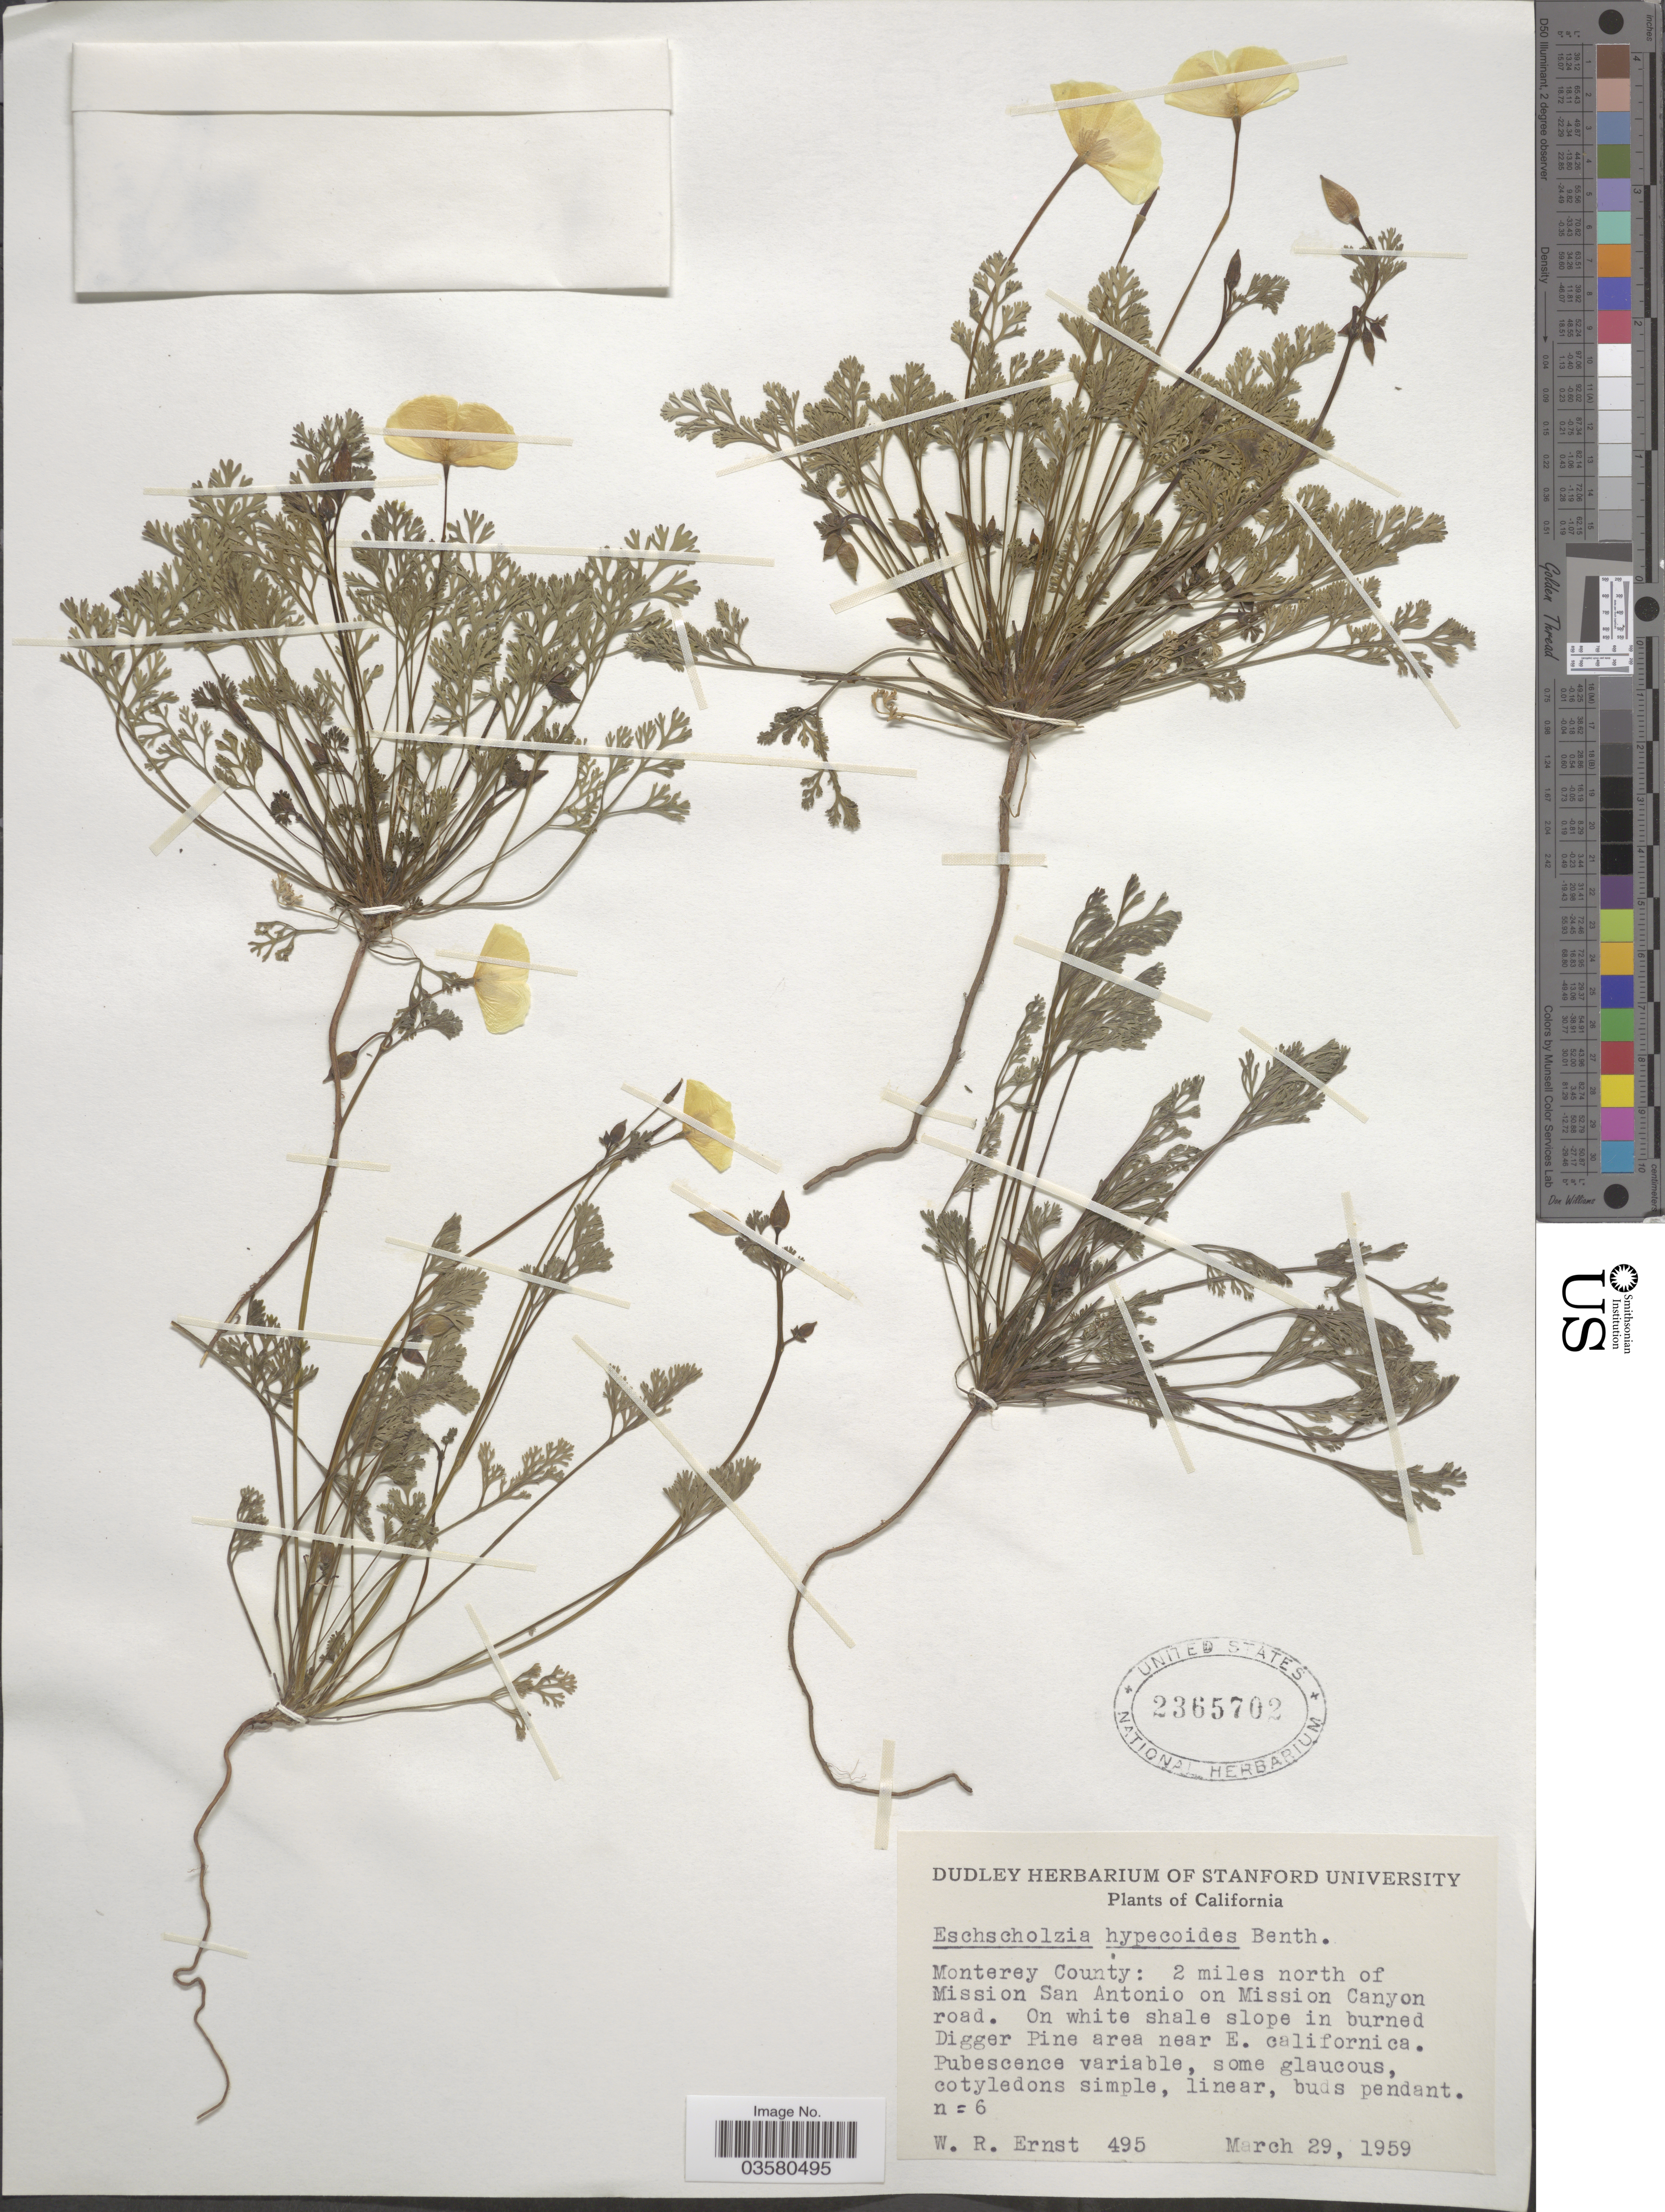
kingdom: Plantae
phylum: Tracheophyta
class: Magnoliopsida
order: Ranunculales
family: Papaveraceae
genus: Eschscholzia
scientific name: Eschscholzia hypecoides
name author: Benth.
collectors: W. R. Ernst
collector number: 495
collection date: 1959-03-29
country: United States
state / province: California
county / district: Monterey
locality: Monterey County: 2 miles north of Mission San Antonio on Mission Canyon road. On white shale slope in burned Digger Pine area near E. californica.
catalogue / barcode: US 2365702